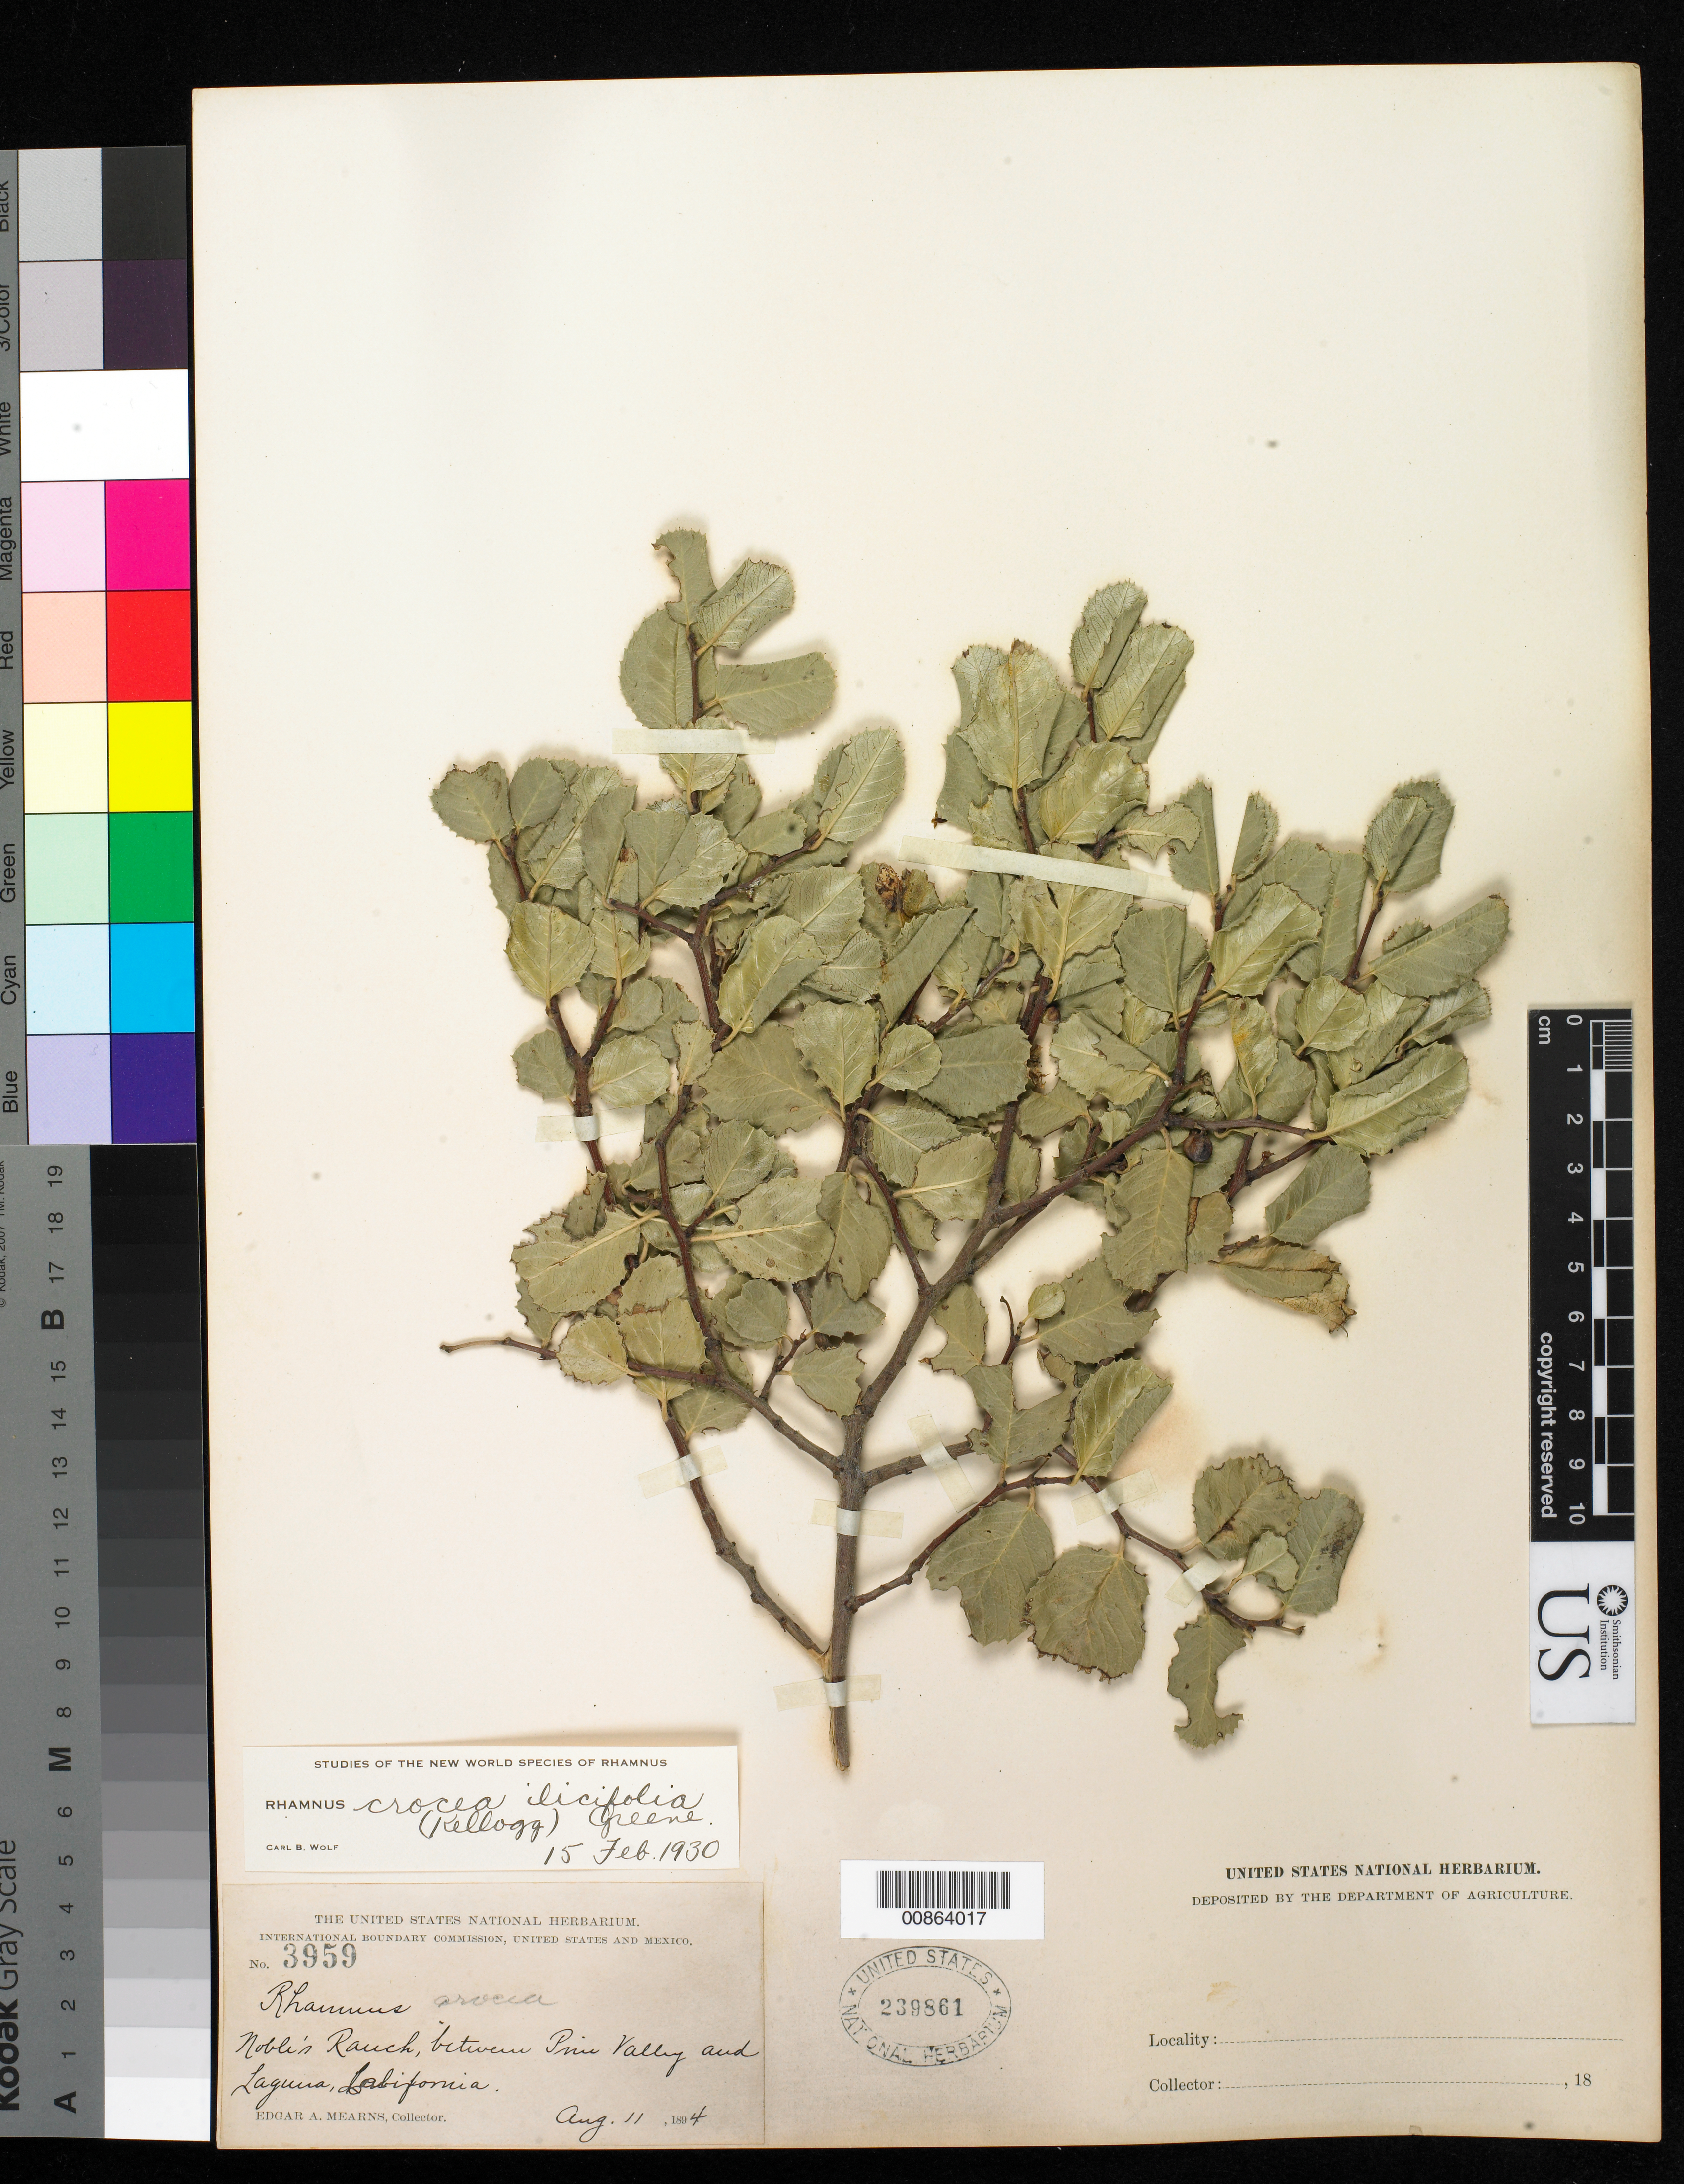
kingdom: Plantae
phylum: Tracheophyta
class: Magnoliopsida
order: Rosales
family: Rhamnaceae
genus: Rhamnus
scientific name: Rhamnus crocea var. ilicifolia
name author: (Kellogg) Greene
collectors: E. A. Mearns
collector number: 3959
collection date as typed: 11 Aug 1894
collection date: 1894-08-11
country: United States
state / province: California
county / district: Orange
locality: Noble's Ranch, between Pine Valley and Laguna, California.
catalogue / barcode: US 239861